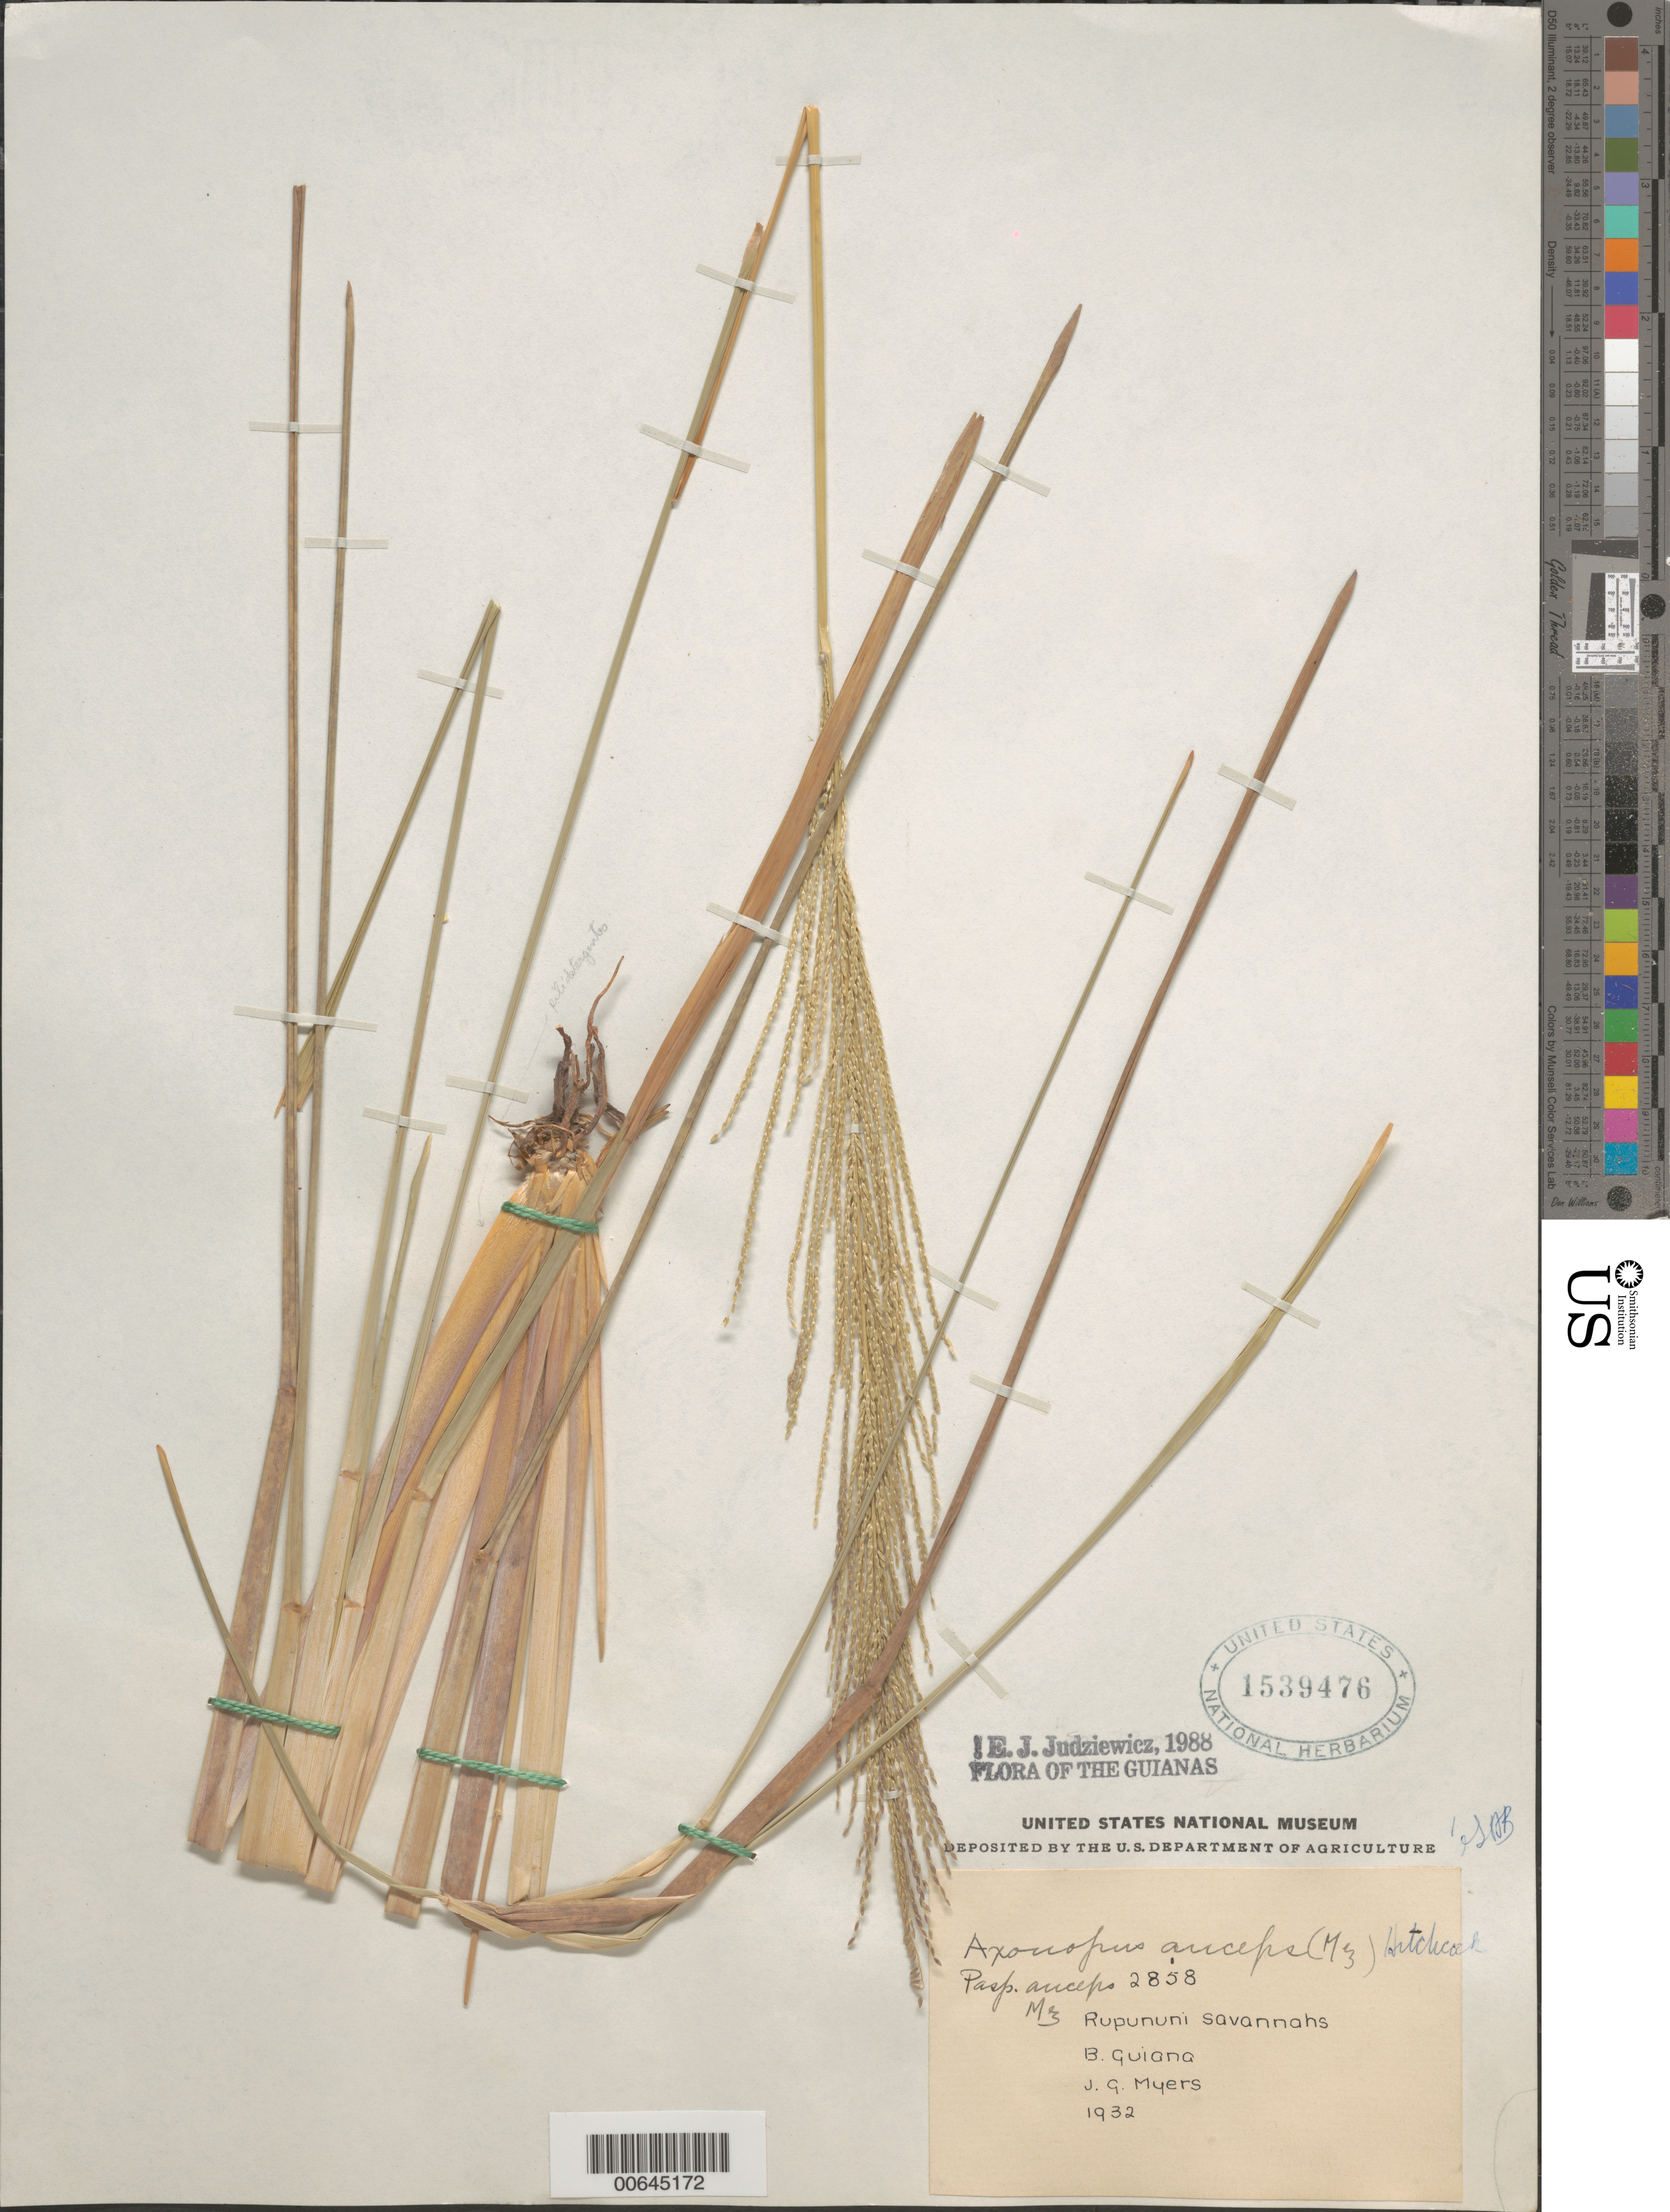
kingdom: Plantae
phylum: Tracheophyta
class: Liliopsida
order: Poales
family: Poaceae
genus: Axonopus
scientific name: Axonopus anceps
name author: (Mez) Hitchc.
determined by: Judziewicz, E. J.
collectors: J. Myers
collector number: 2858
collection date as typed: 1932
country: Guyana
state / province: U. Takutu-U. Essequibo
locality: Rupununi Savannas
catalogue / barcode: US 1539476